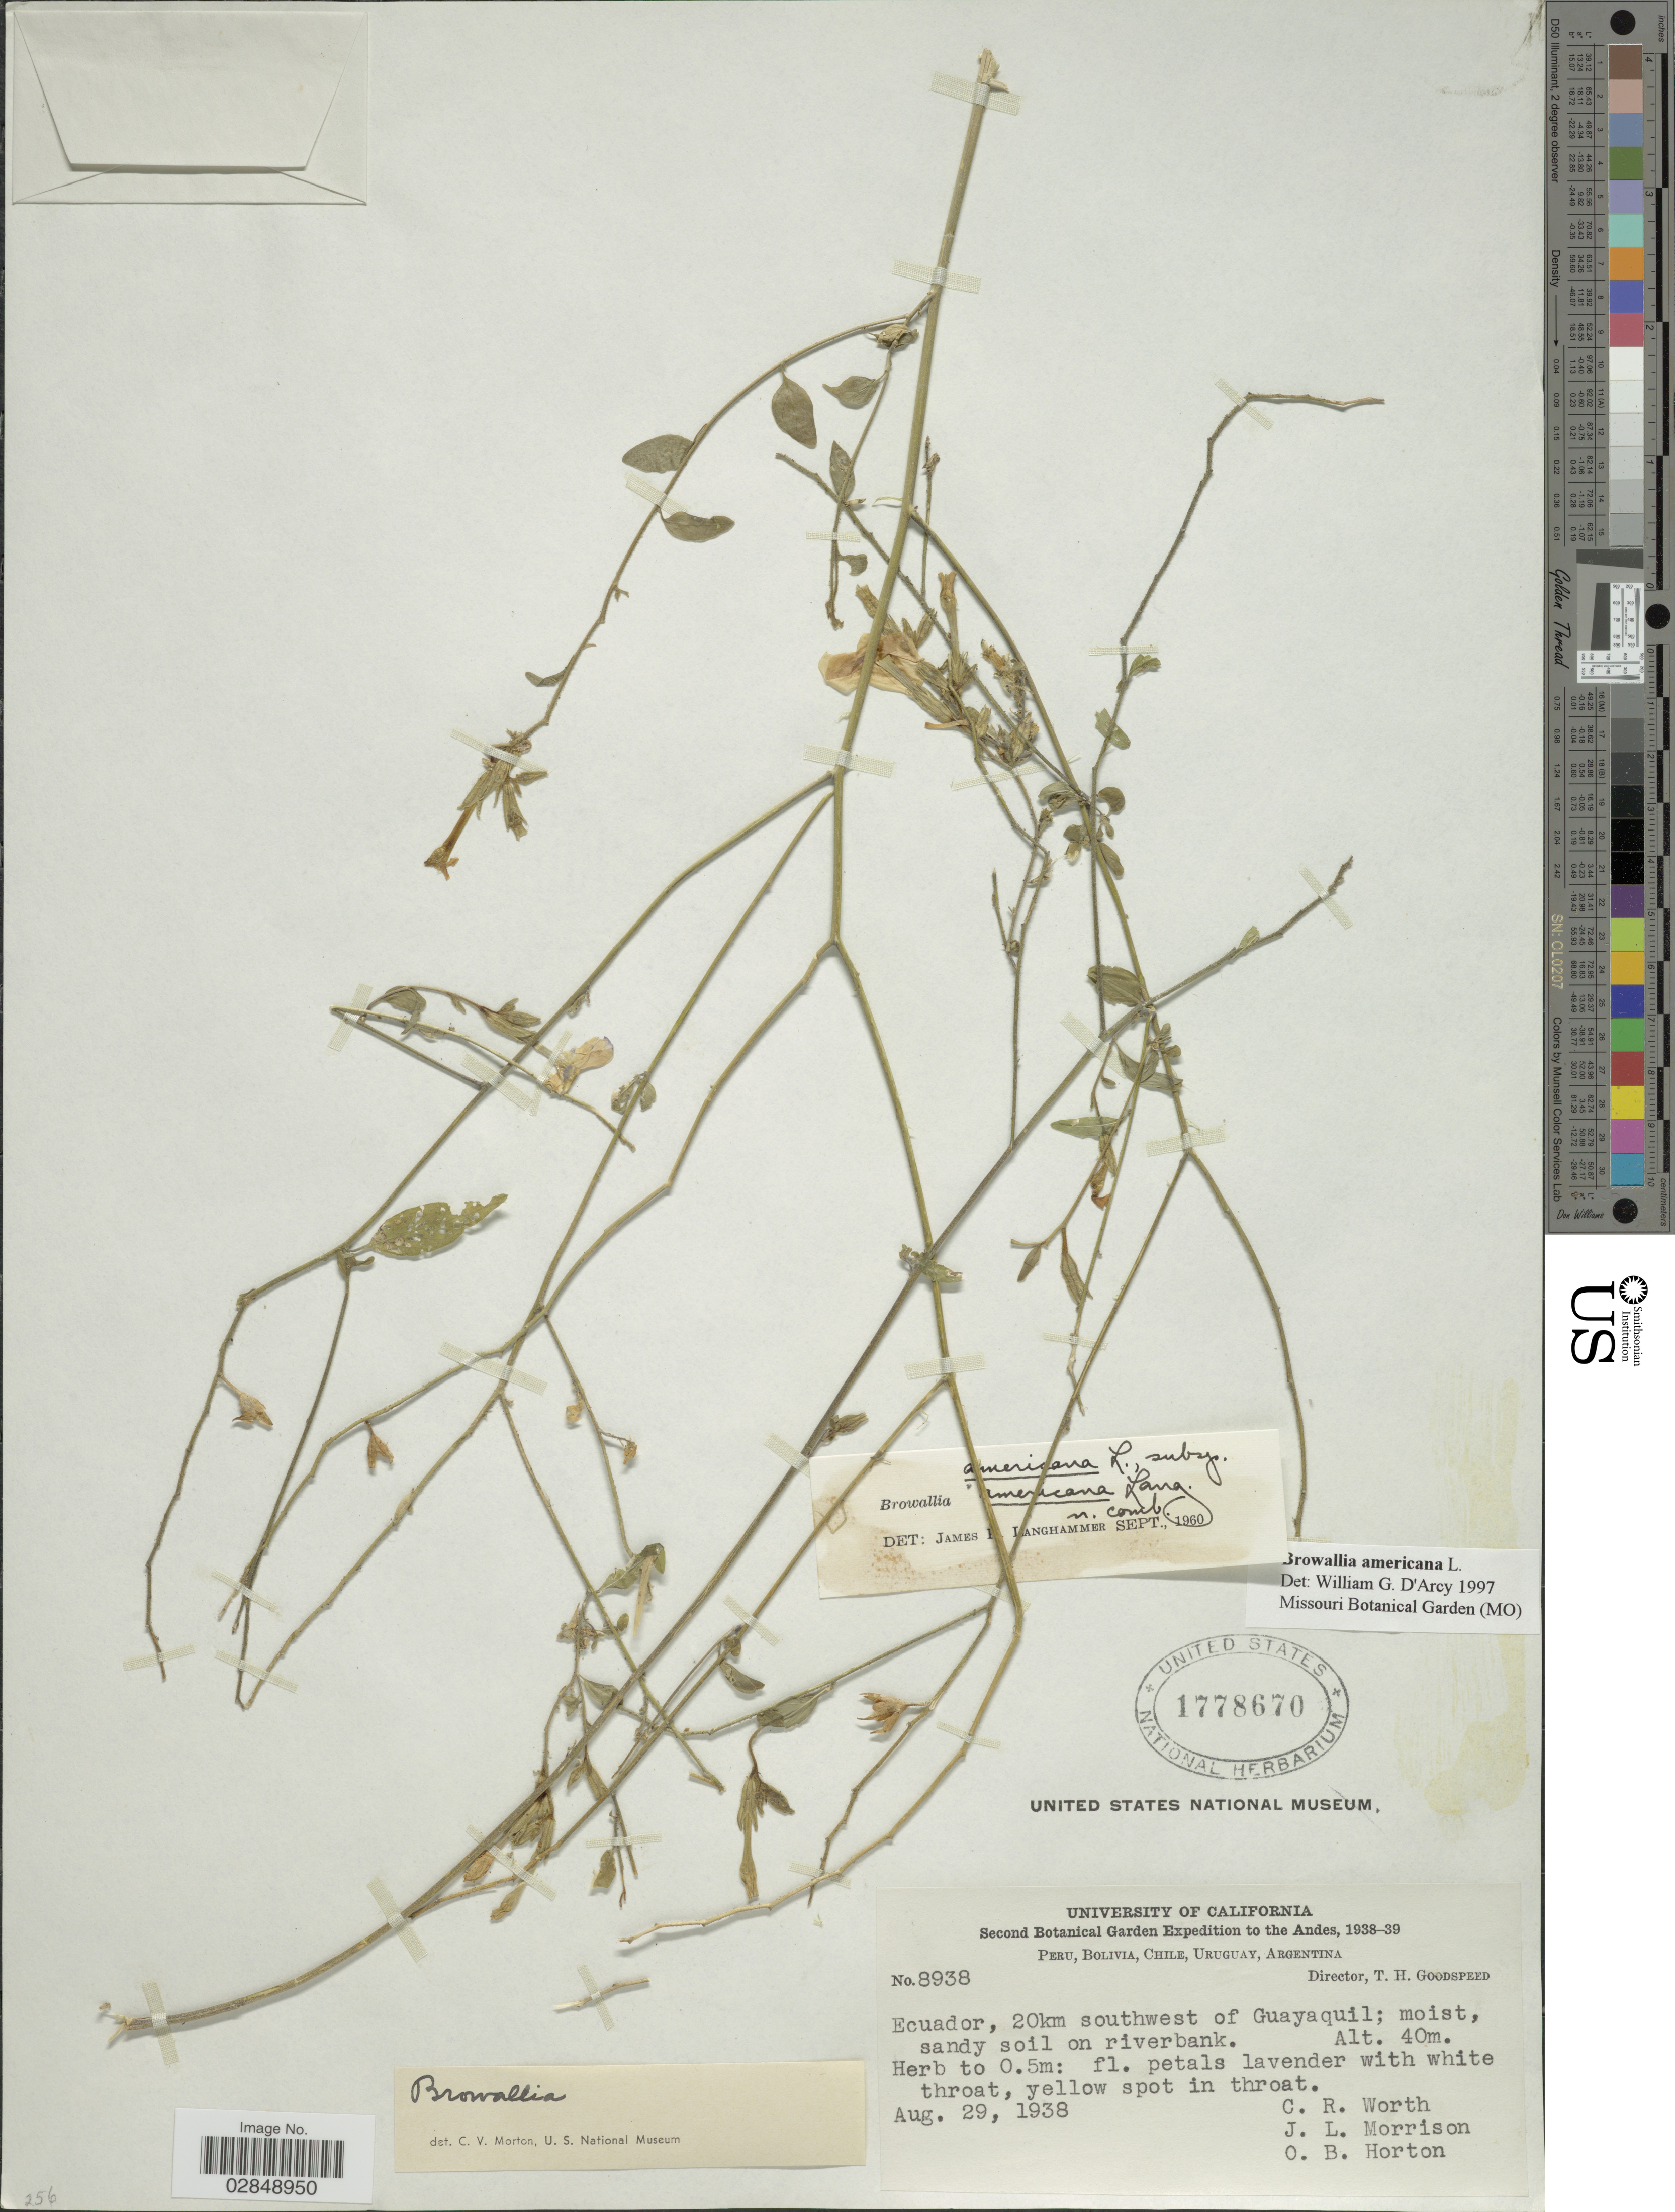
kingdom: Plantae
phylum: Tracheophyta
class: Magnoliopsida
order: Solanales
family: Solanaceae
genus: Browallia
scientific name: Browallia americana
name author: L.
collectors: C. R. Worth, J. Morrison & O. B. Horton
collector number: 8938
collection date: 1938-08-29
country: Ecuador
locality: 20km southwest of Guayaquil.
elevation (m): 40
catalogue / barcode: US 1778670